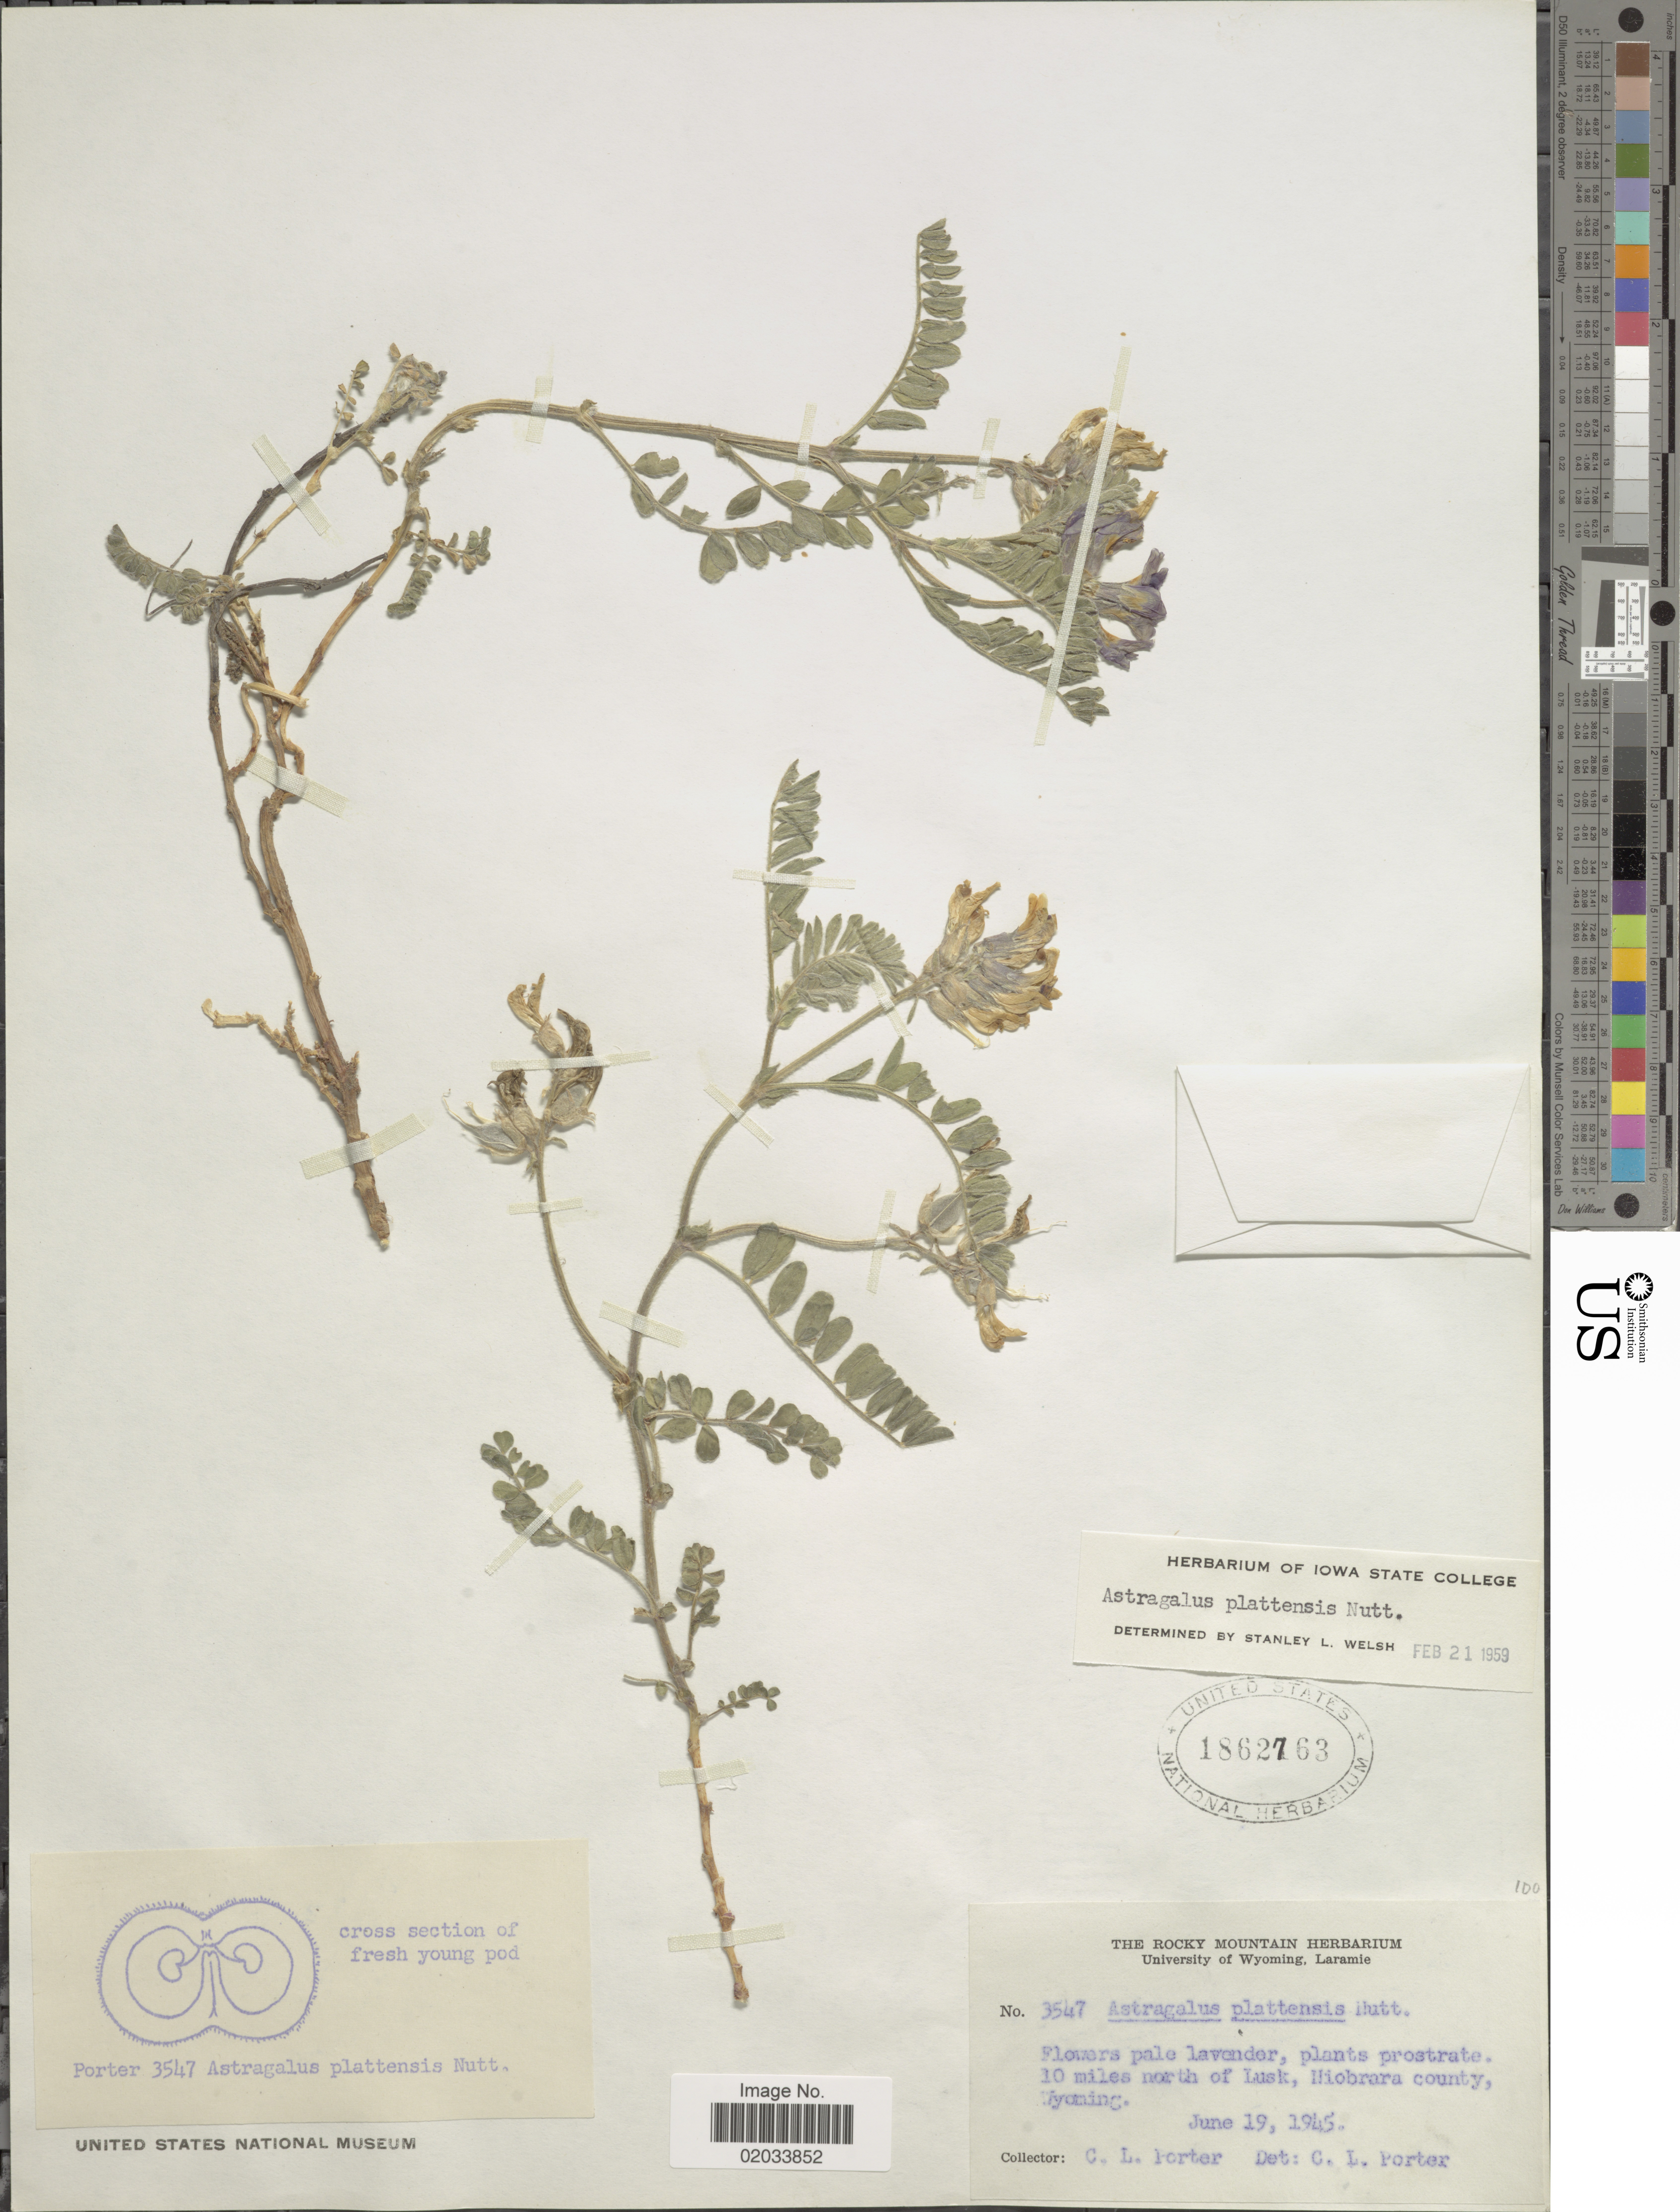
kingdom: Plantae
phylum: Tracheophyta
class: Magnoliopsida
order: Fabales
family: Fabaceae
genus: Astragalus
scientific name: Astragalus plattensis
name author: Nutt. ex Torr. & A. Gray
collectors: C. L. Porter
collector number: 3547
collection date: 1945-06-19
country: United States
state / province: Wyoming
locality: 10 miles north of Lusk, Hiobrara county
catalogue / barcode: US 1862763